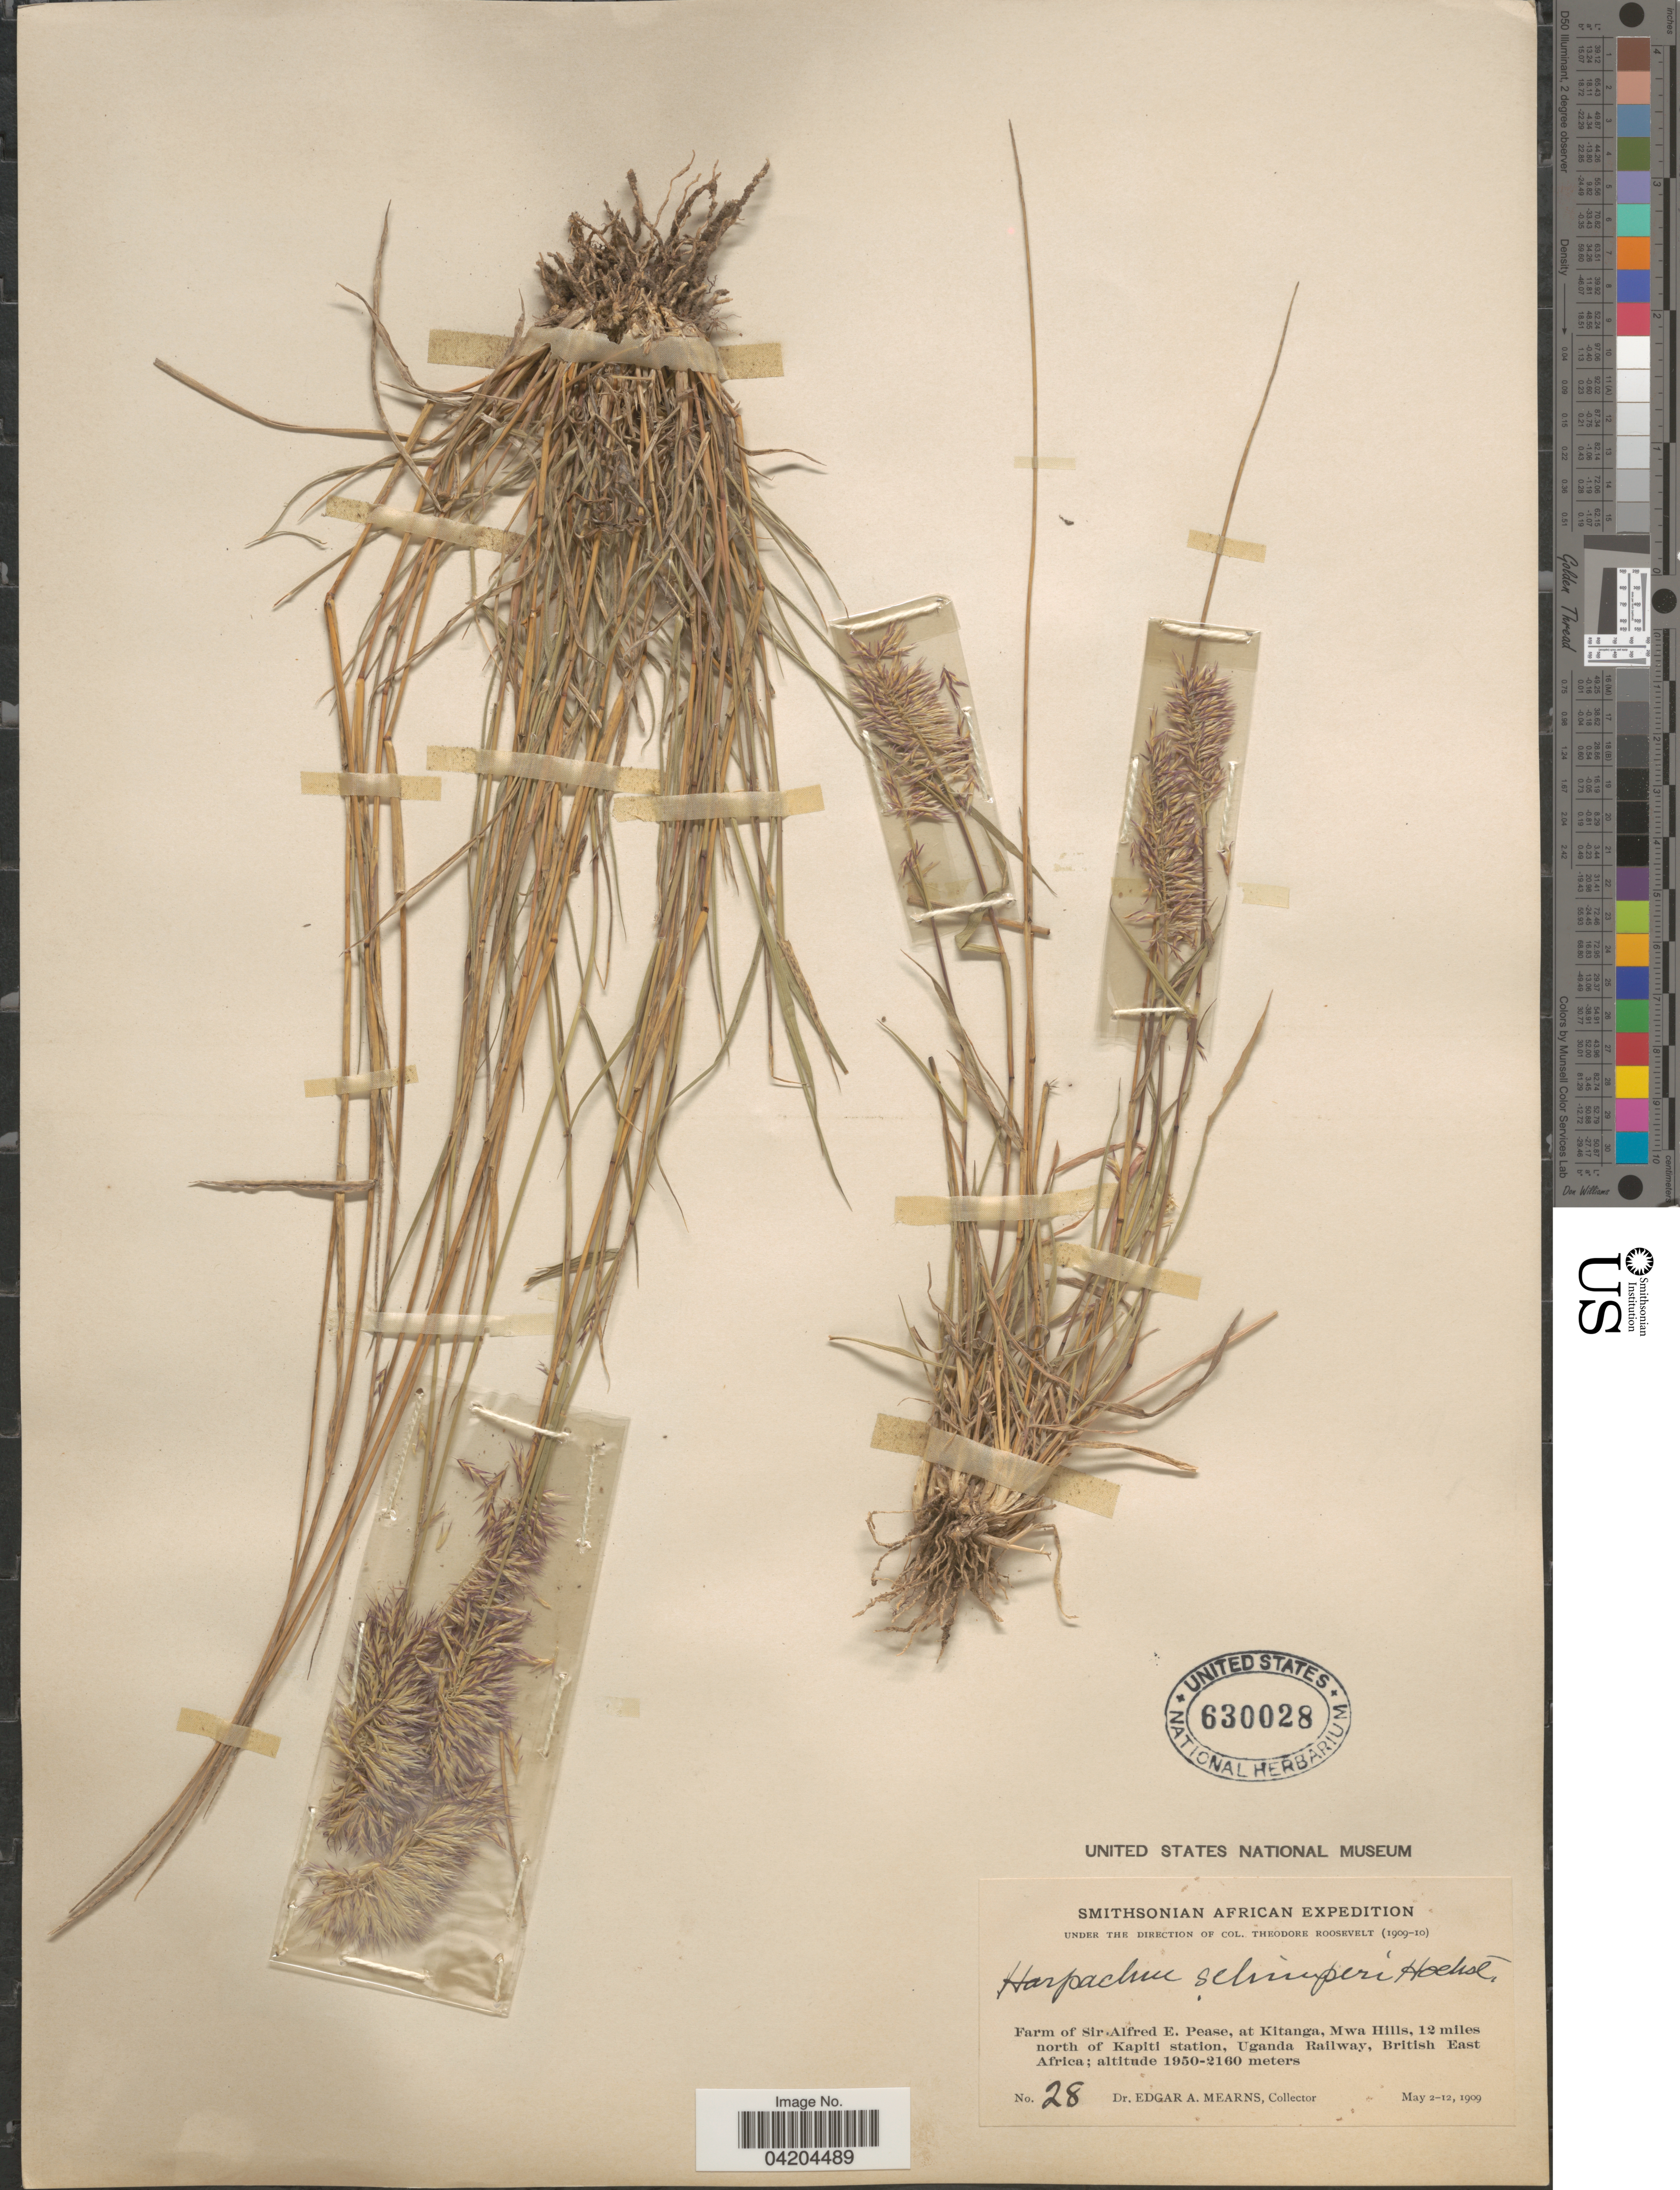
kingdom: Plantae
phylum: Tracheophyta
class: Liliopsida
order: Poales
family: Poaceae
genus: Eragrostis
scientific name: Eragrostis schimperi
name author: (A. Rich.) Benth.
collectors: E. A. Mearns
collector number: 28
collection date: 1909-05-02/1909-05-12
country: Uganda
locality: Smithsonian African Expedition under the direction of Col. Theodore Roosevelt (1909-10). Farm of Sir. Alfred E. Pease, at Kitanga, Mwa Hills, 12 miles north of Kapiti station, Uganda Railway, British East Africa.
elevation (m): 1950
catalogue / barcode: US 630028